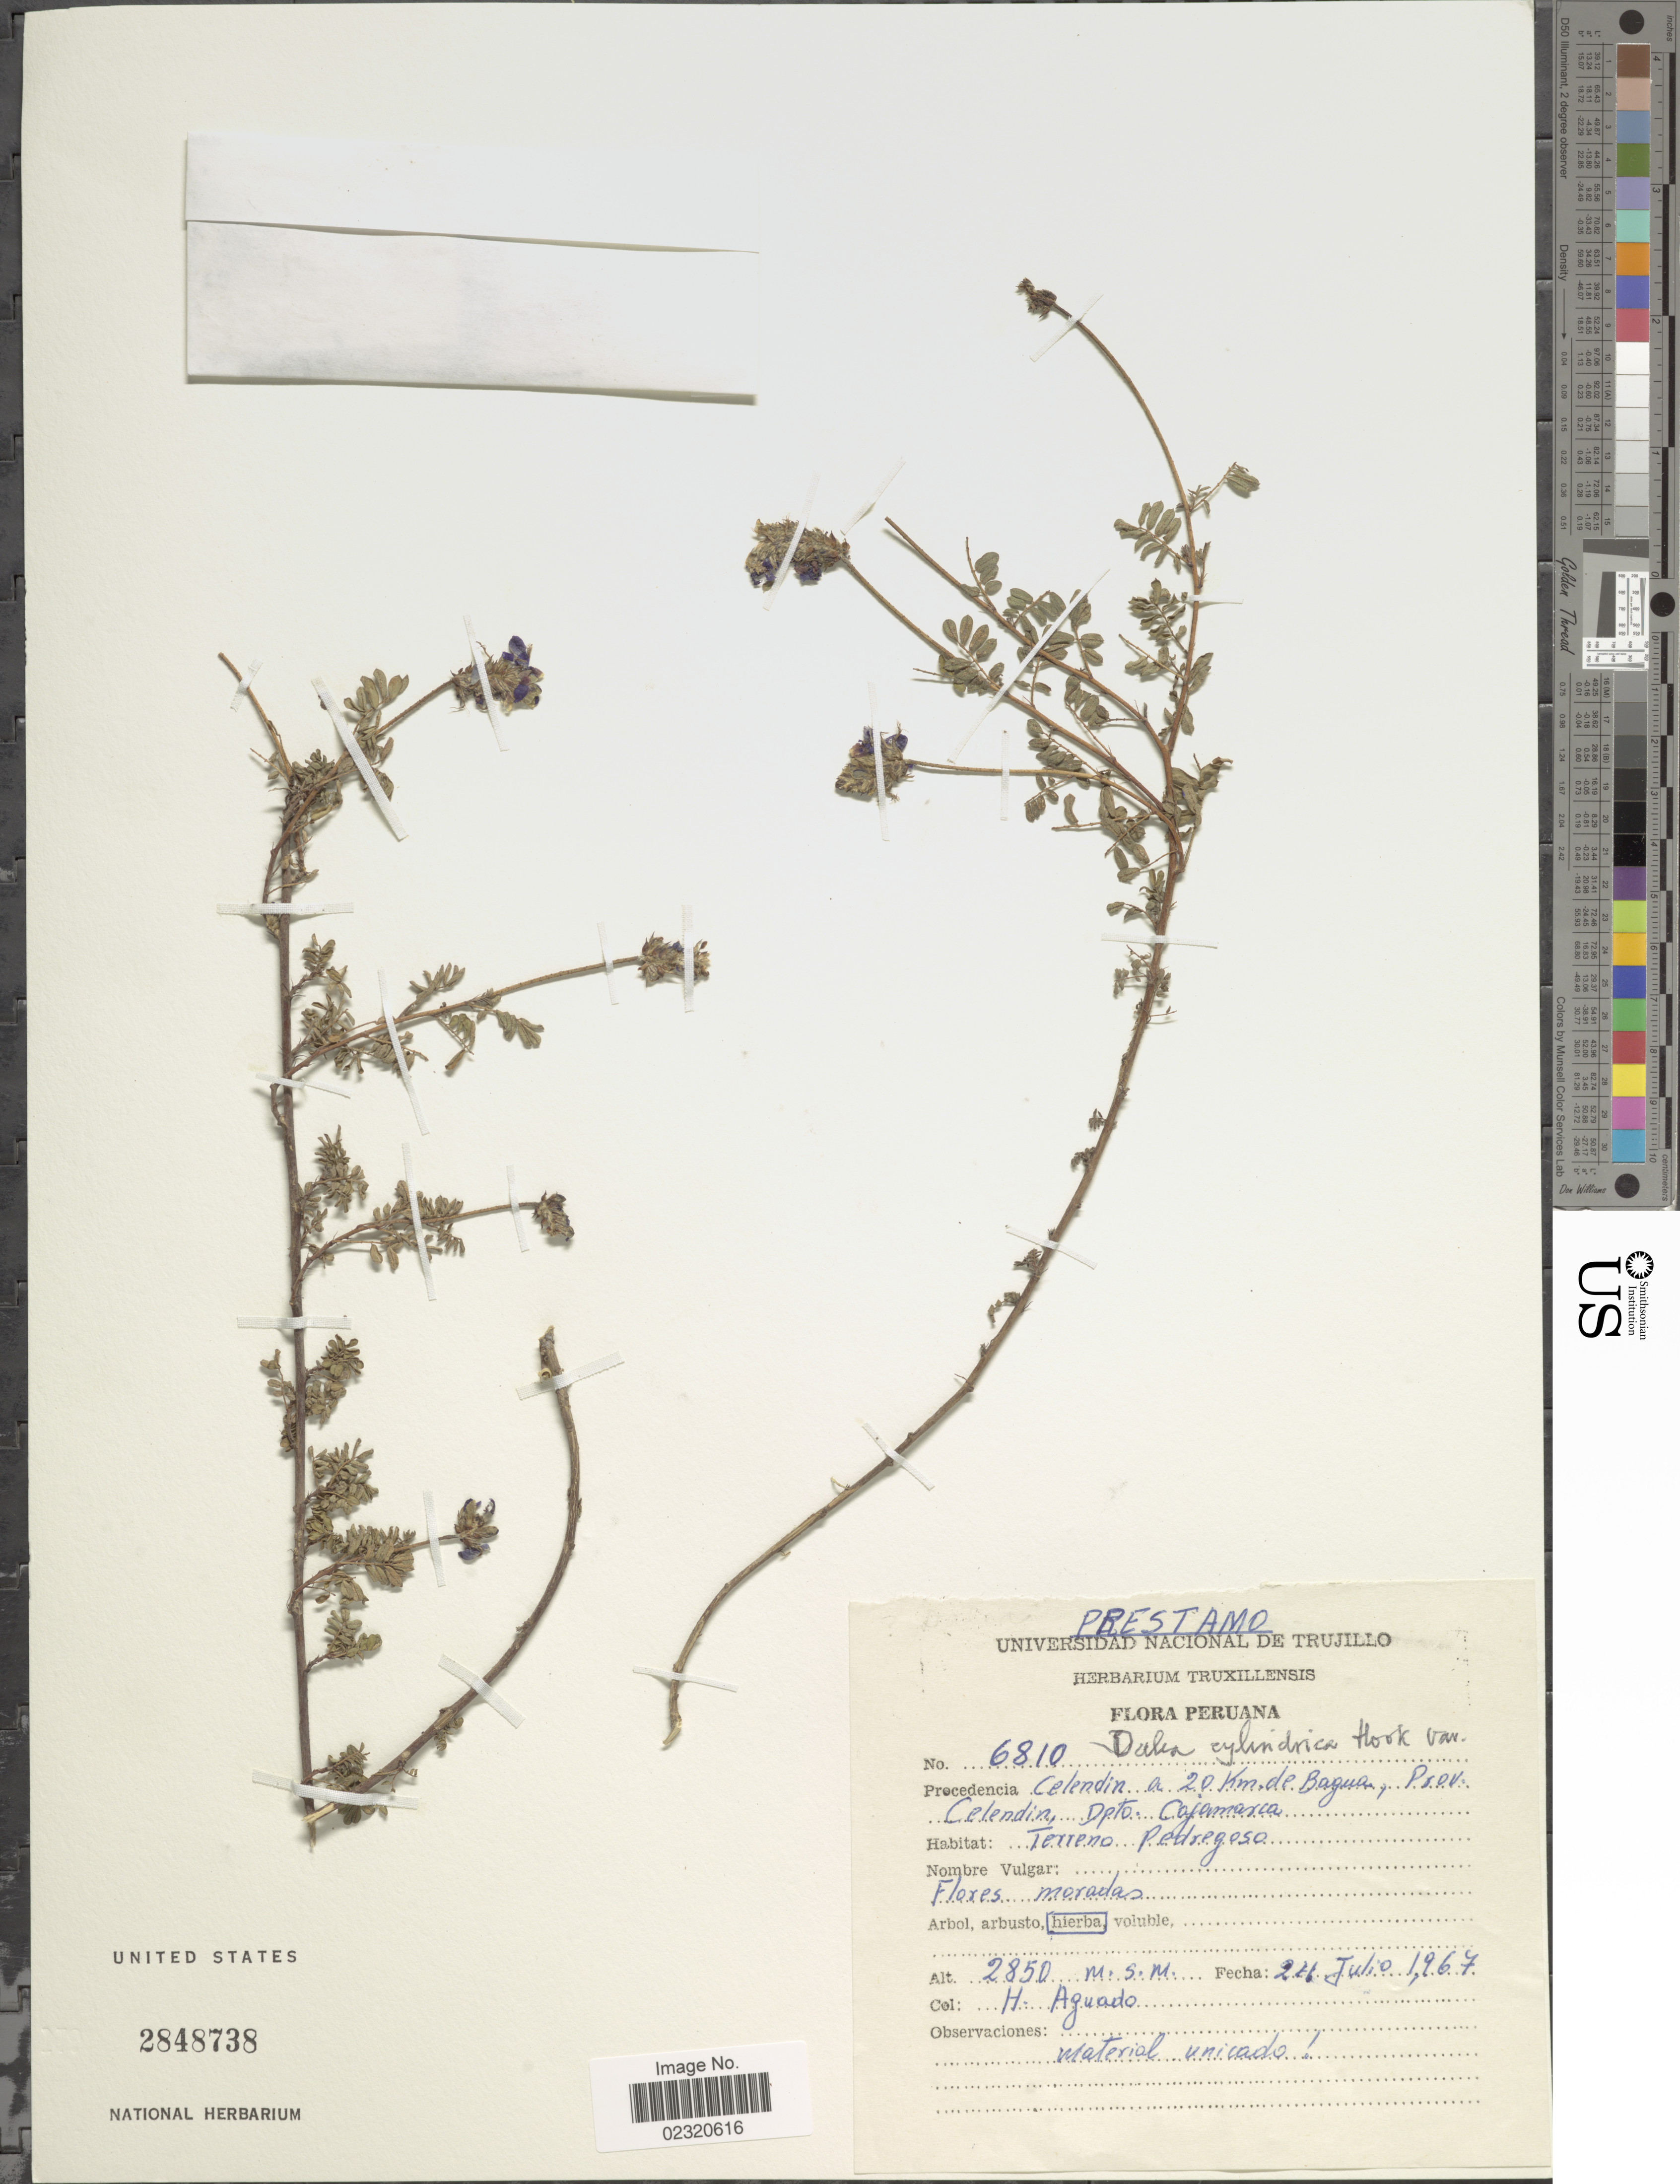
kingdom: Plantae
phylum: Tracheophyta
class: Magnoliopsida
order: Fabales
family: Fabaceae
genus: Dalea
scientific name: Dalea cylindrica var. cylindrica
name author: Hook.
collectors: H. Aguado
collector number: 2850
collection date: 1967-07-24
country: Peru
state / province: Cajamarca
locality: Celendin a 20 km de Bagua, Prov. Celendin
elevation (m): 2850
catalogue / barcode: US 2848738